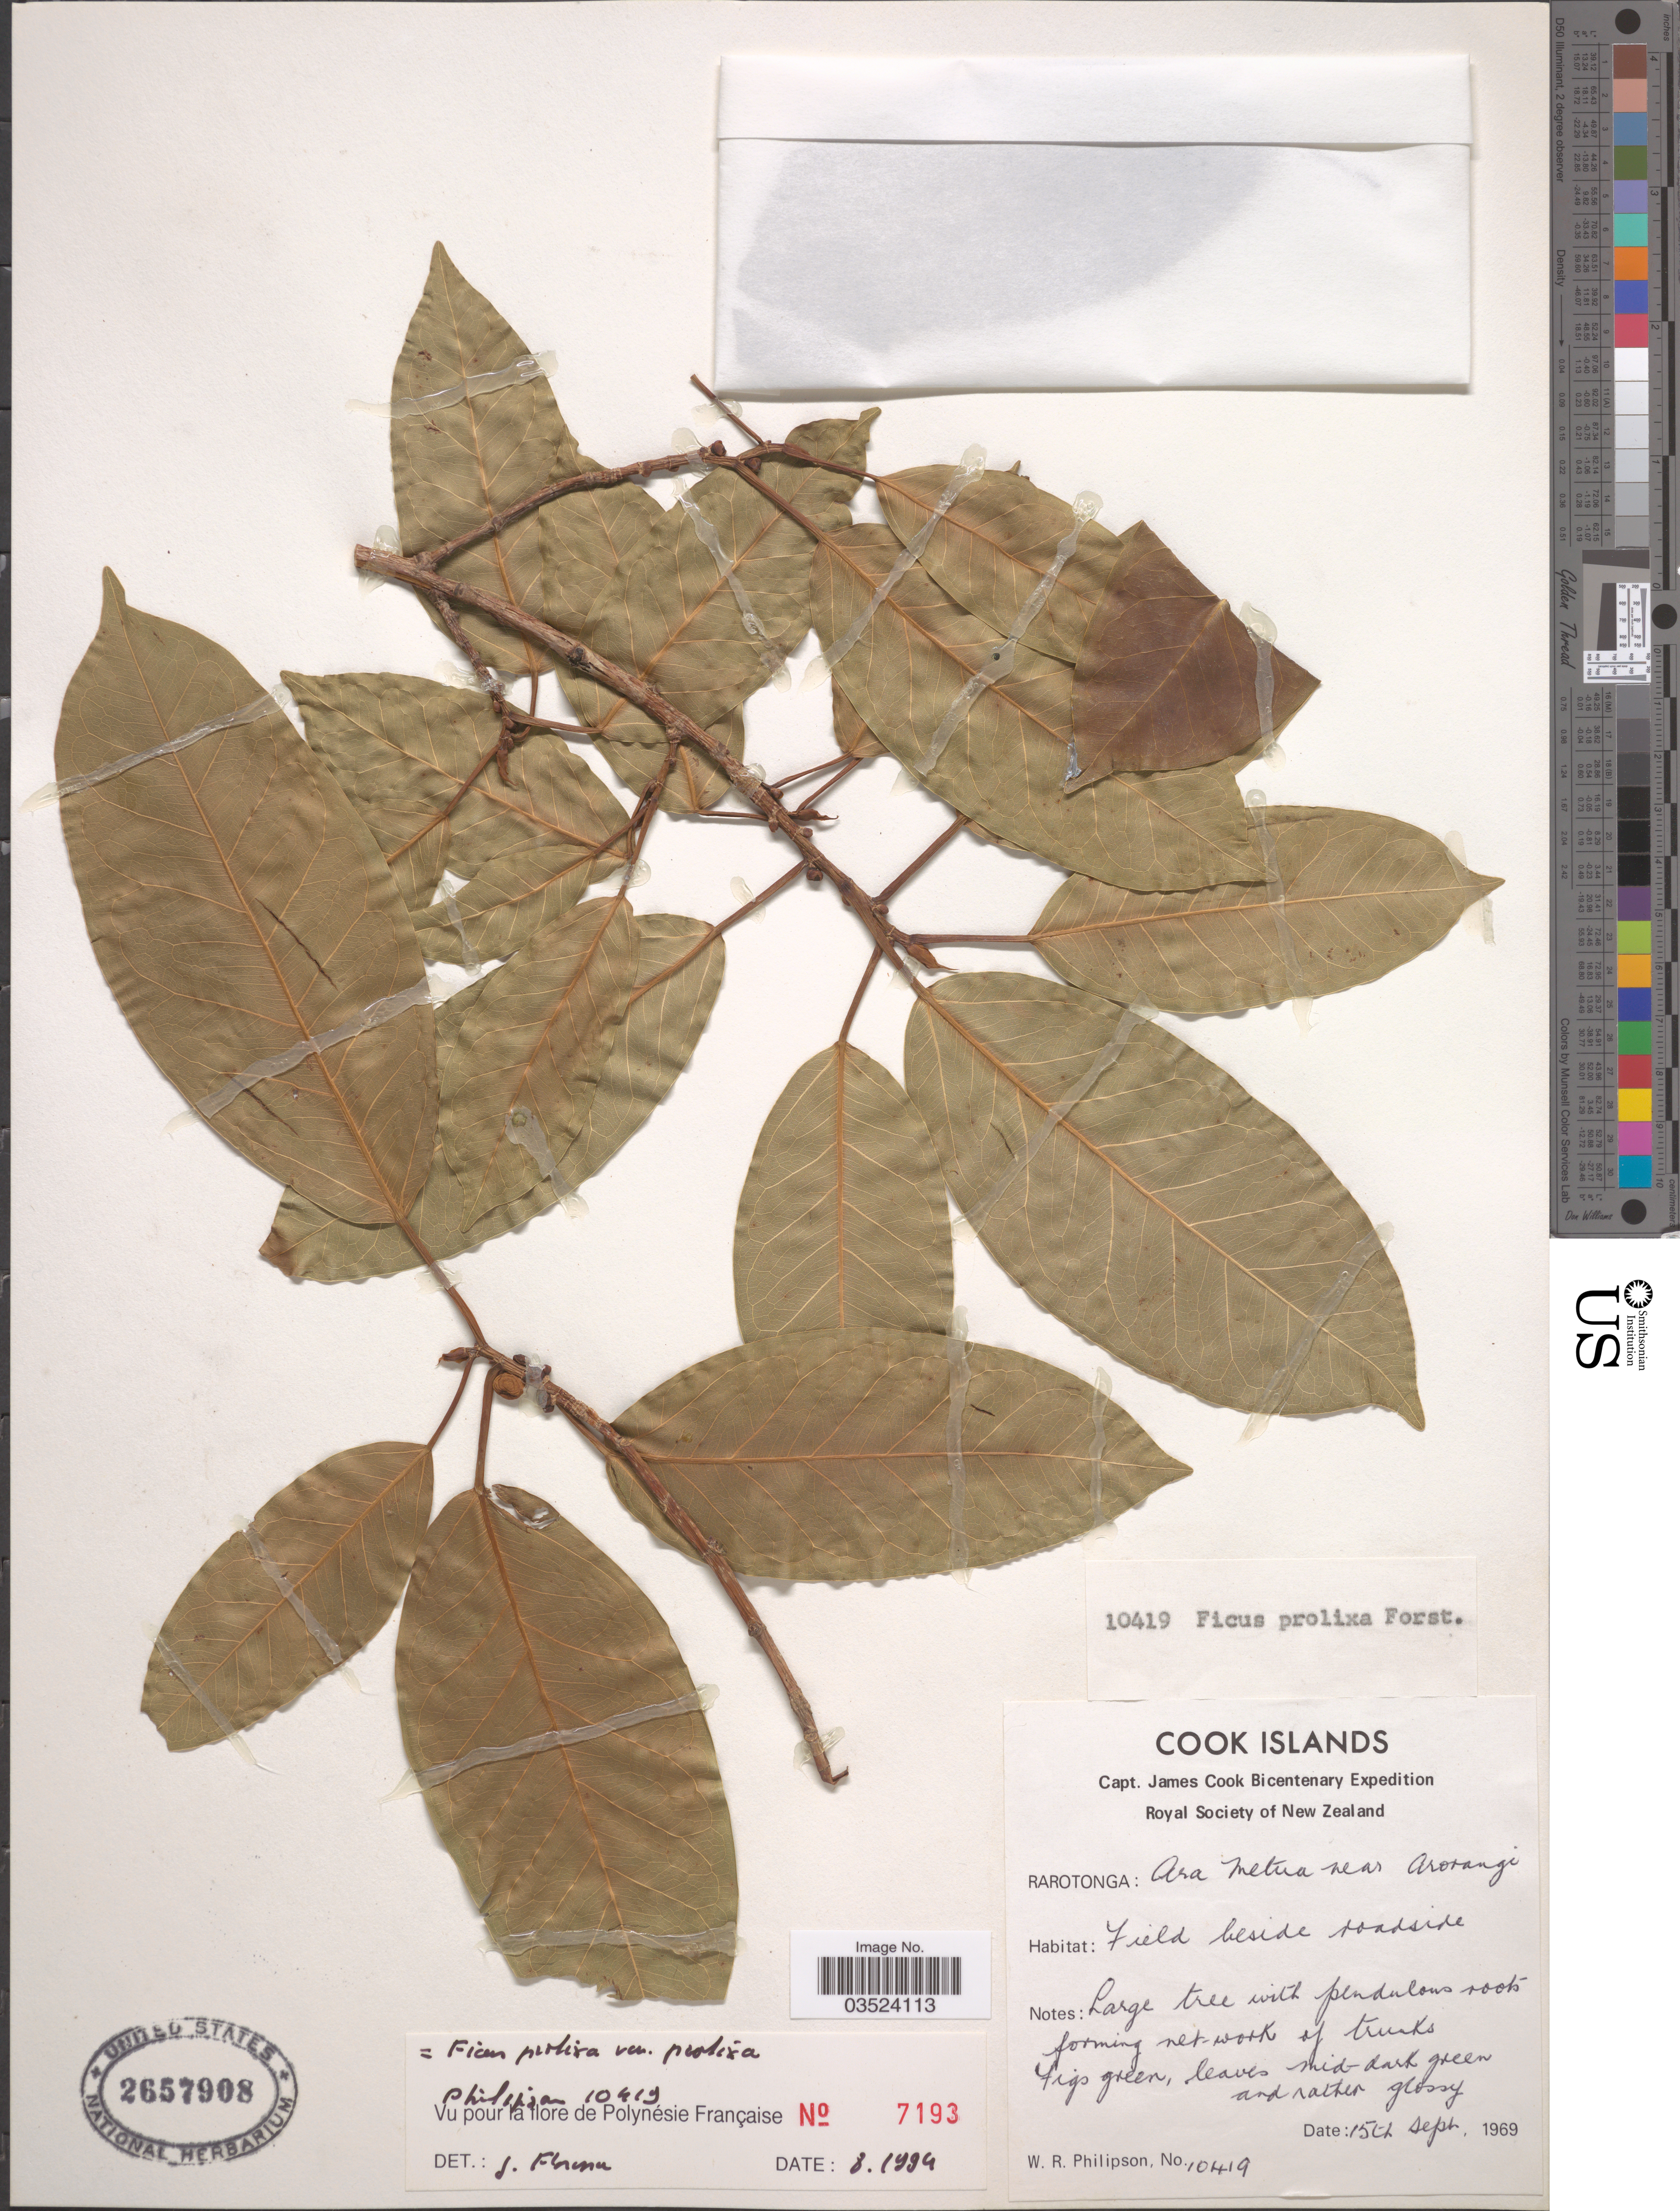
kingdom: Plantae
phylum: Tracheophyta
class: Magnoliopsida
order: Rosales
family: Moraceae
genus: Ficus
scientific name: Ficus prolixa var. prolixa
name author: G. Forst.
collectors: W. R. Philipson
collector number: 10419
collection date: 1969-09-15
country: Cook Islands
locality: Rarotonga: Ara Metua near Arorangi.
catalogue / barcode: US 2657908